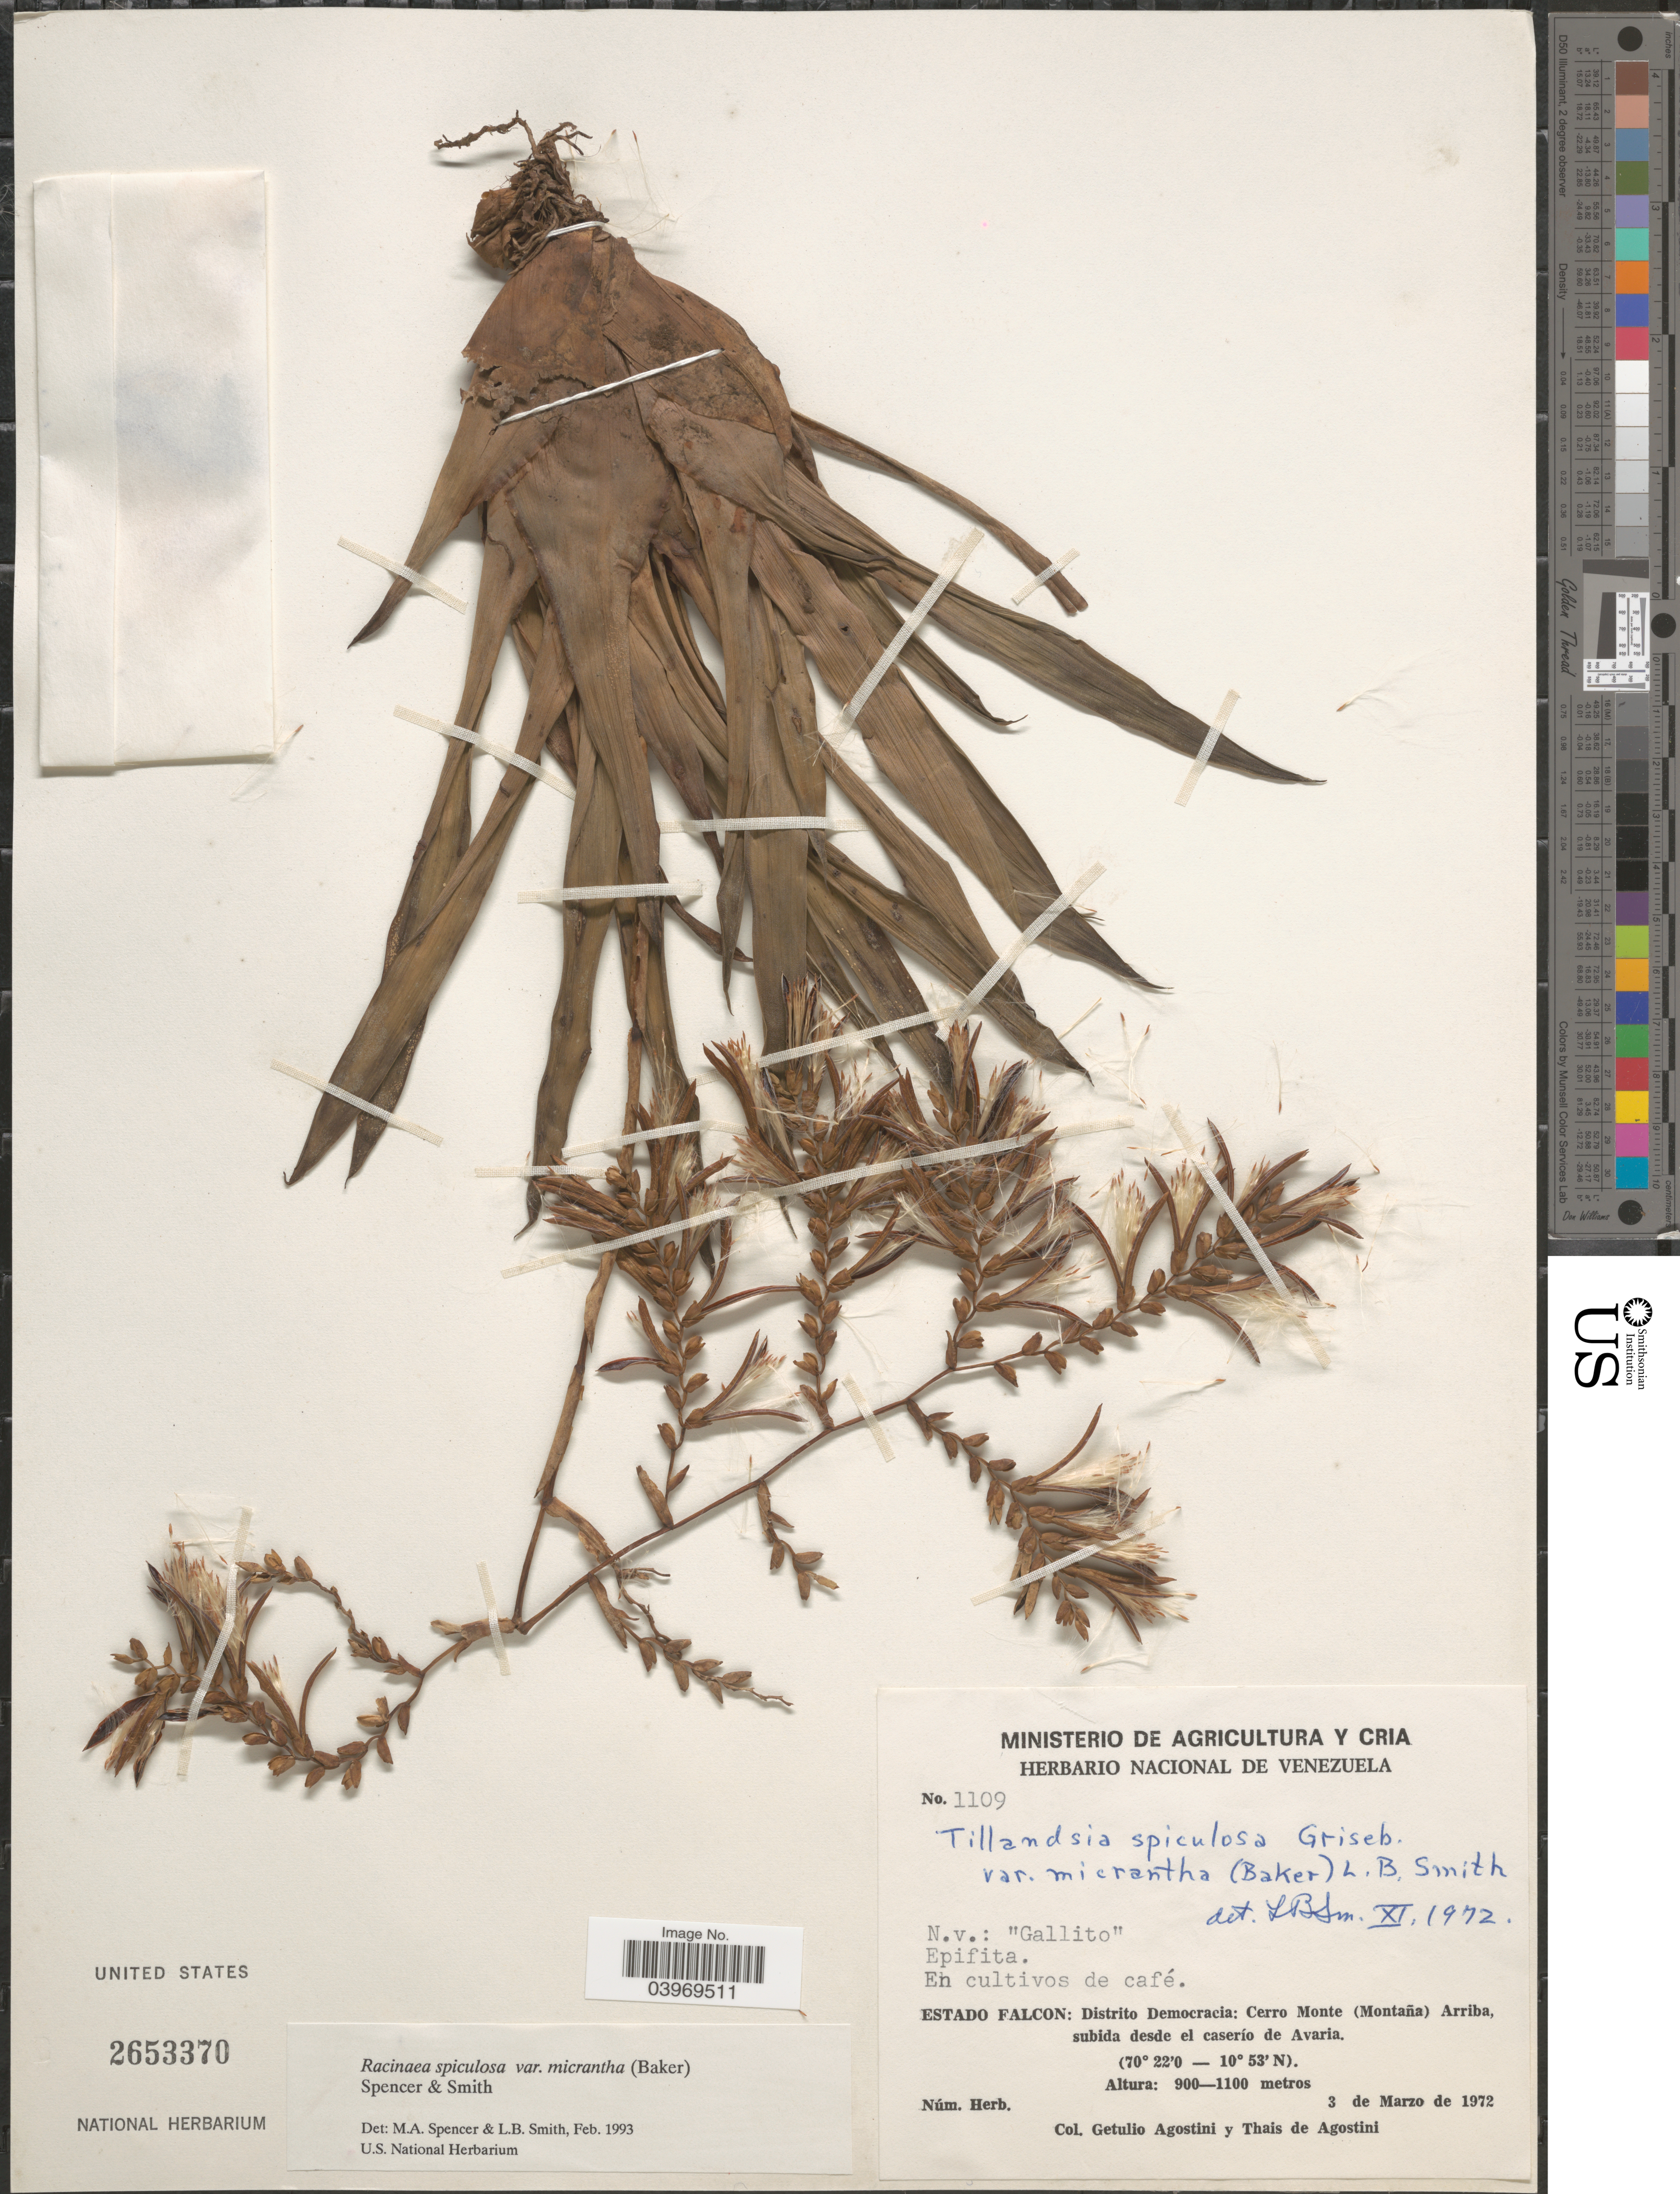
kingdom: Plantae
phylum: Tracheophyta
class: Liliopsida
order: Poales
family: Bromeliaceae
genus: Racinaea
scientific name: Racinaea spiculosa var. micrantha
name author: (Baker) M.A. Spencer & L.B. Sm.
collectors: G. Agostini & T. Agostini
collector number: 1109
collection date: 1972-03-03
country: Venezuela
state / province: Falcon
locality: Distrito Democracia: Cerro Monte (Montaña) Arriba, subida desde el caserío de Avaria.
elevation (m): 900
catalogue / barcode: US 2653370